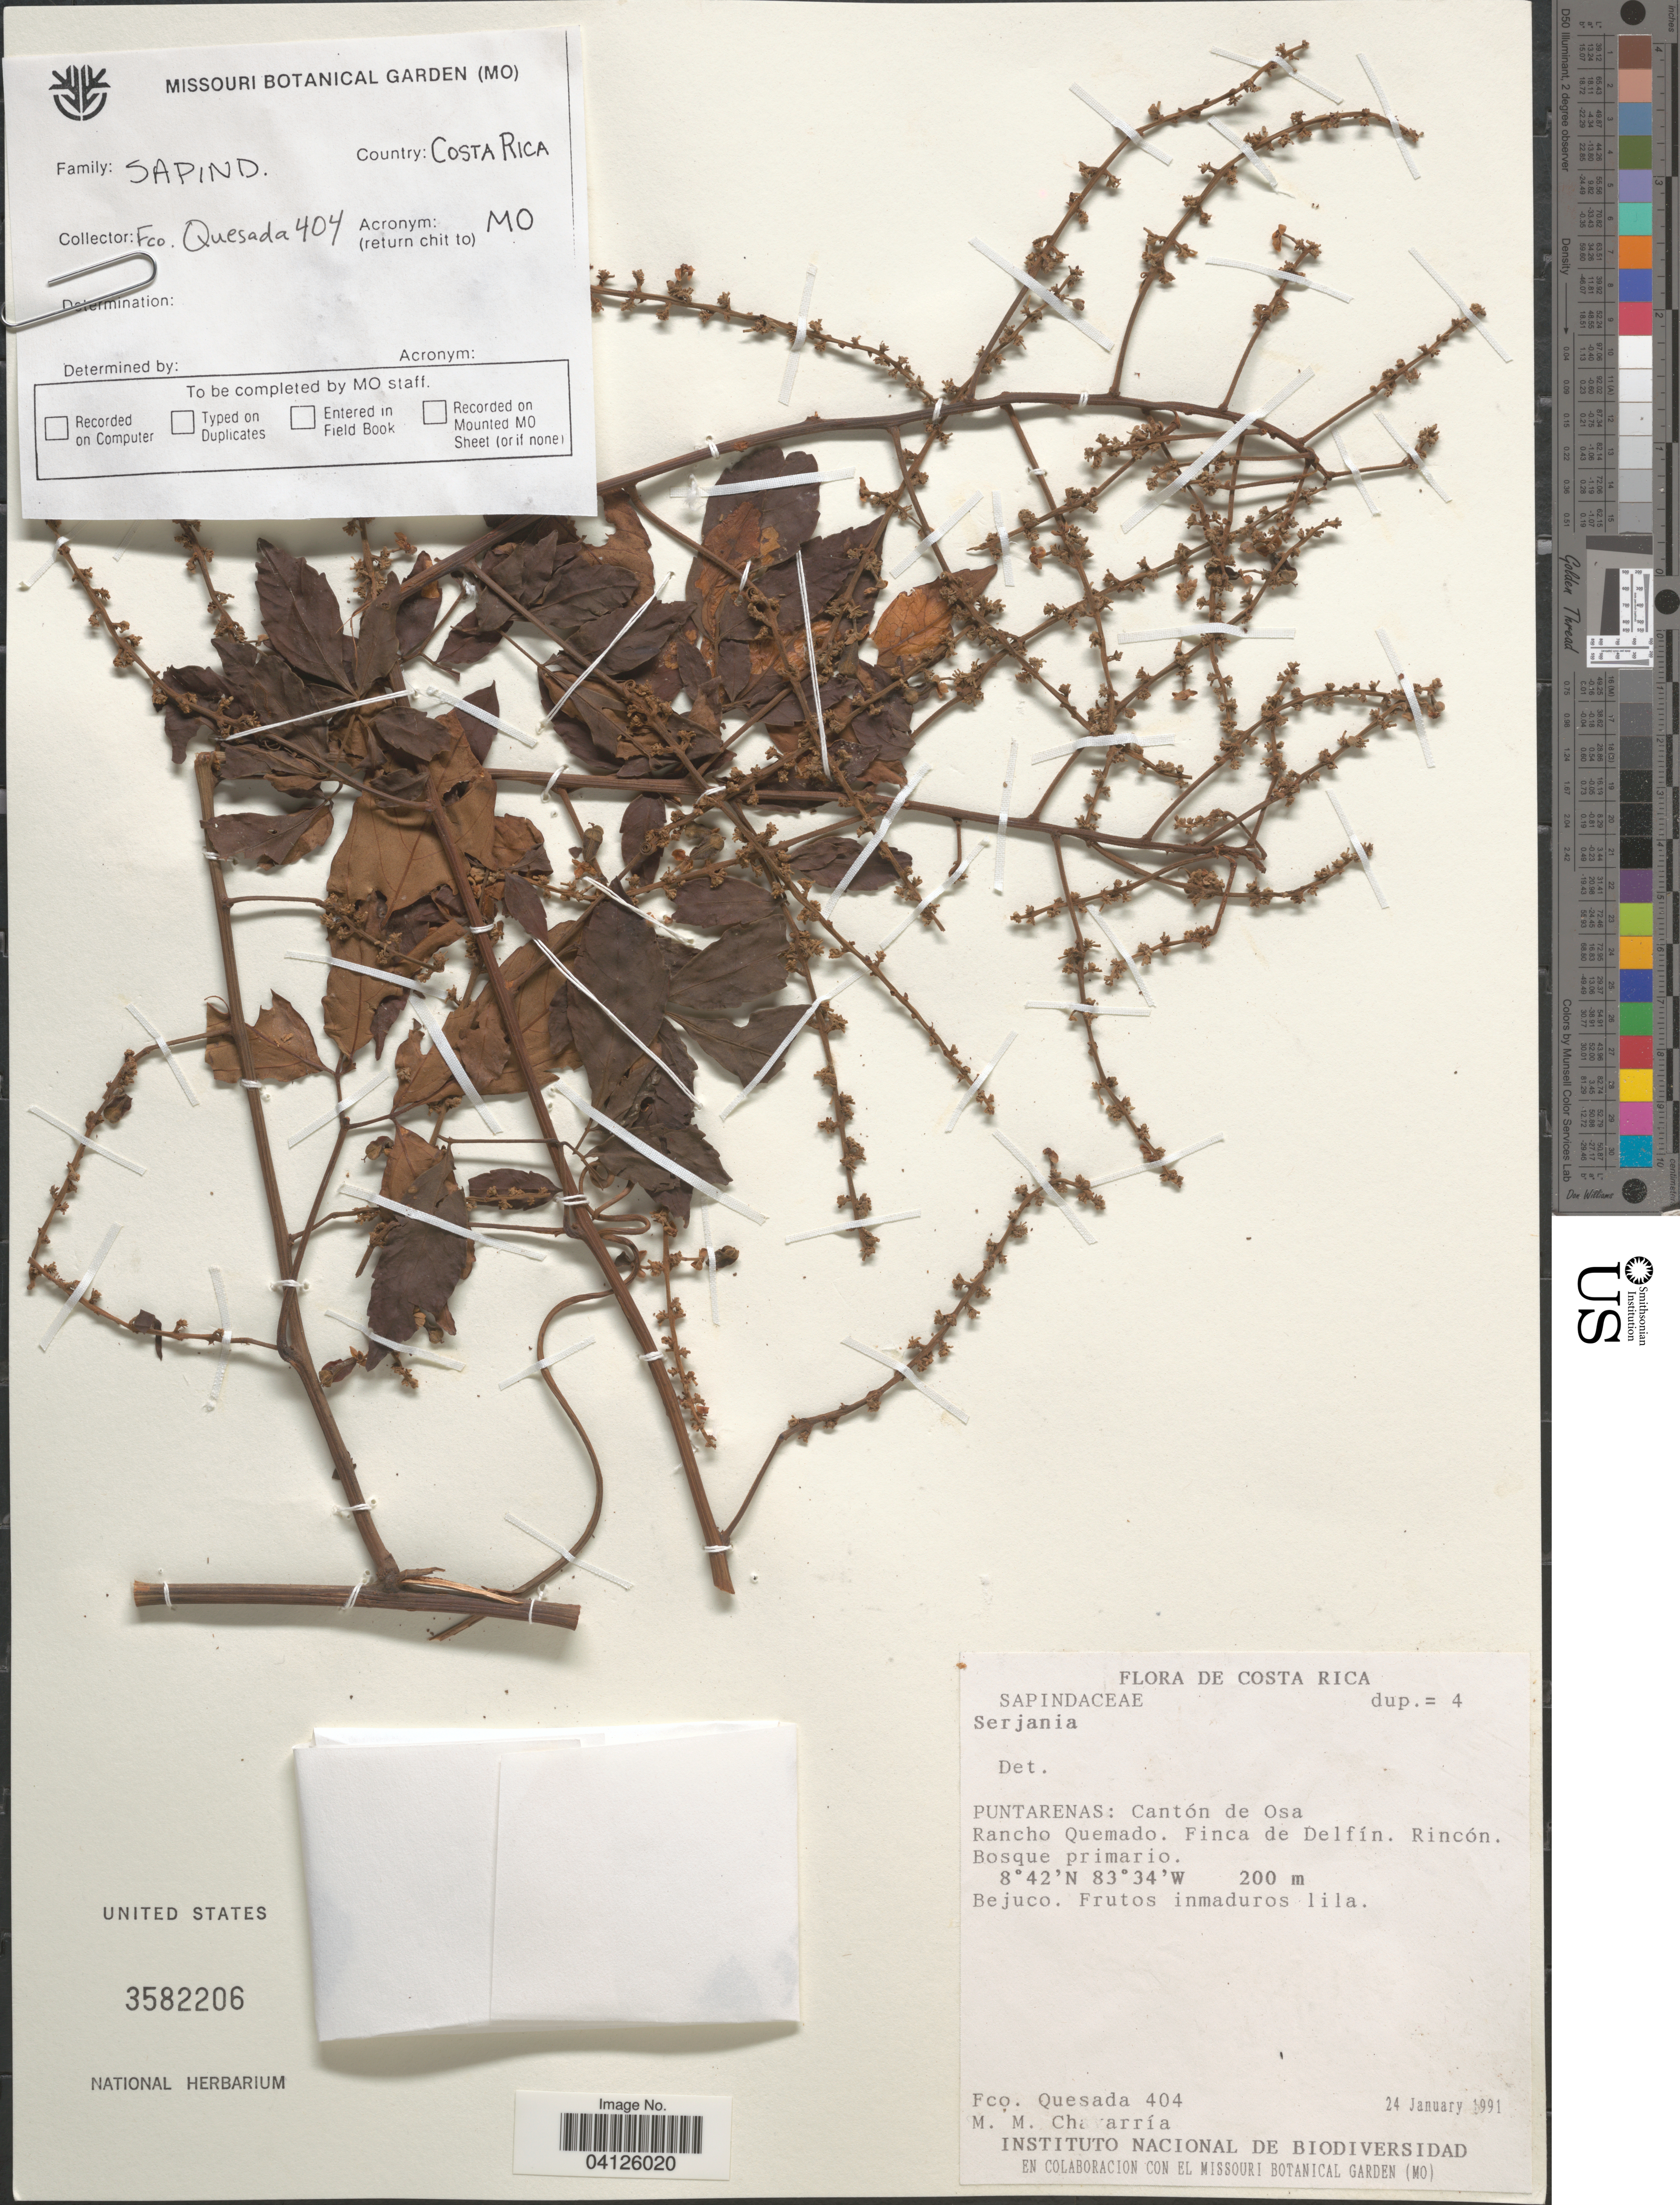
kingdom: Plantae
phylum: Tracheophyta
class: Magnoliopsida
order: Sapindales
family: Sapindaceae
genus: Serjania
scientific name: Serjania pyramidata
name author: Radlk.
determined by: Acevedo-Rodriguez, P., (US), Smithsonian Institution - National Museum of Natural History (UNITED STATES)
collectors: F. Quesada & M. Chavarría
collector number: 404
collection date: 1991-01-24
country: Costa Rica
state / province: Puntarenas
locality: Cantón de Osa. Rancho Quemado. Finca de Delfín. Rincón.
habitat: Bosque primario.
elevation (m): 200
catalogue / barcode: US 3582206